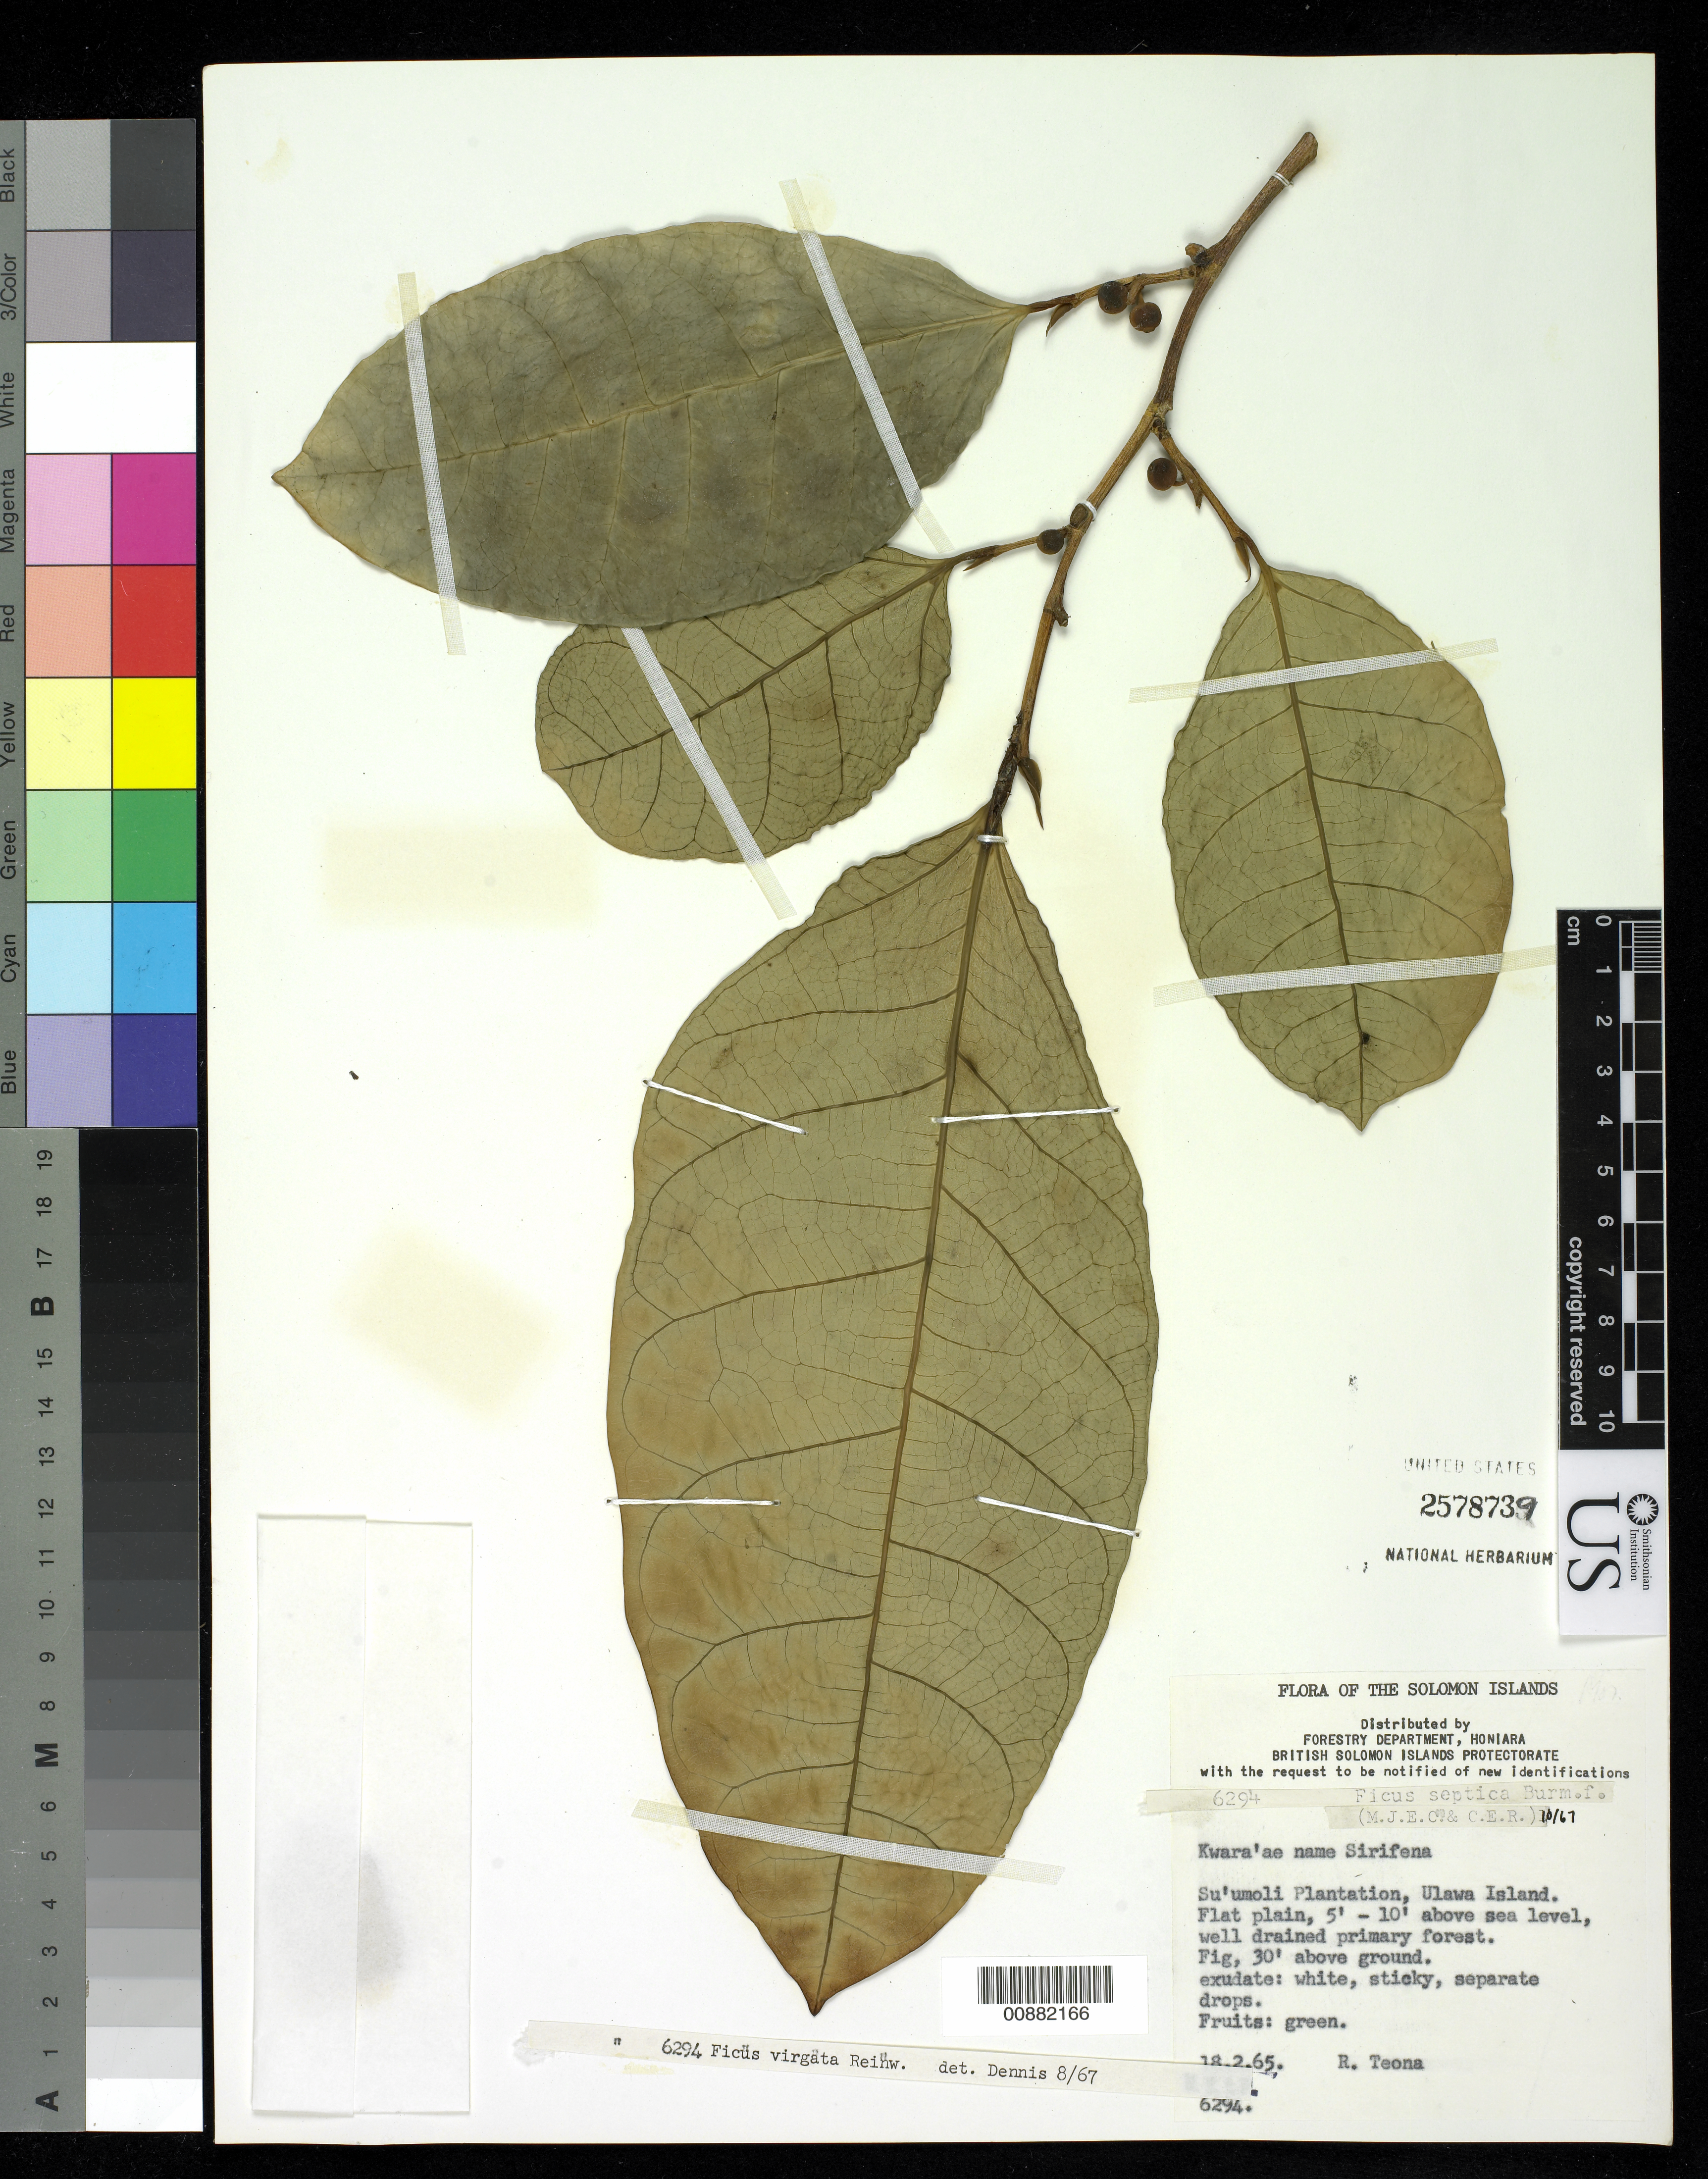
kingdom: Plantae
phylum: Tracheophyta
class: Magnoliopsida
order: Rosales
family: Moraceae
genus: Ficus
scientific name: Ficus septica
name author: Burm. f.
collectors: R. Teona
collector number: BSIP 6294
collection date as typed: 18 Feb 1965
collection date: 1965-02-18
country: Solomon Islands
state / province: Makira-Ulawa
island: Ulawa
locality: Su'umoli Plantation, Ulawa island.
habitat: flat plain, well drained primary forest.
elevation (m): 2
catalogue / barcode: US 2578739